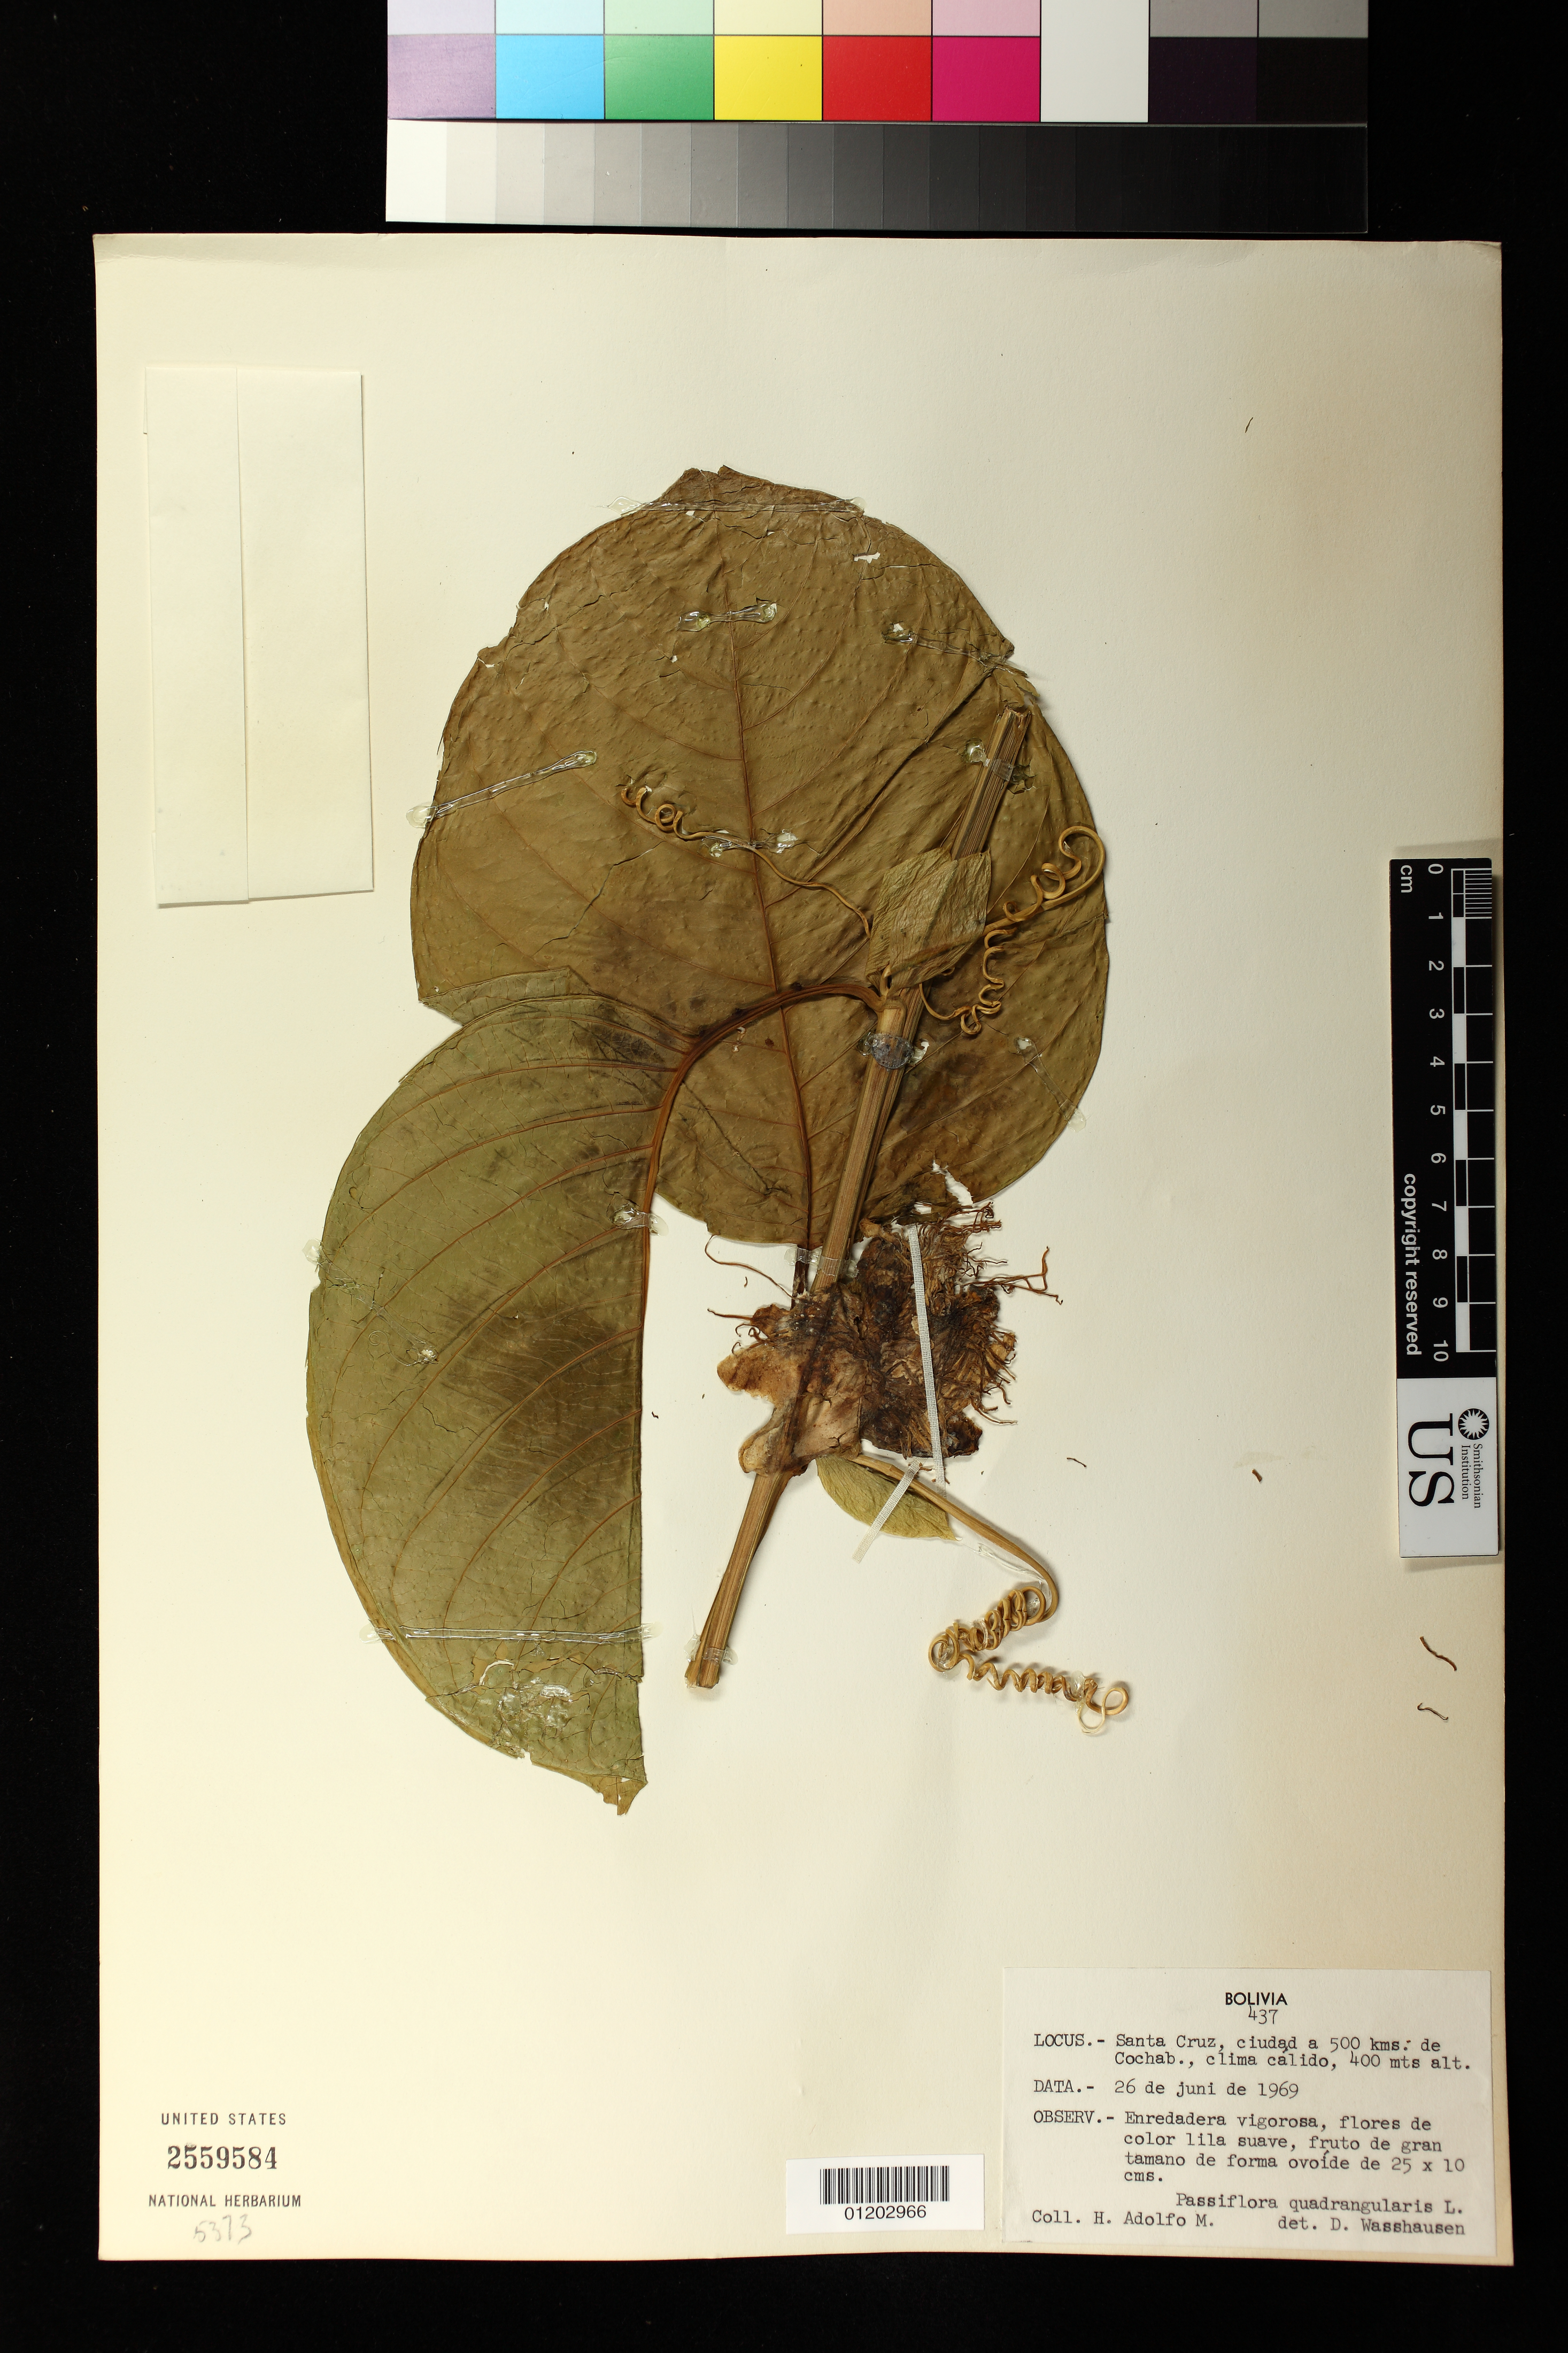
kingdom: Plantae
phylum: Tracheophyta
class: Magnoliopsida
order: Malpighiales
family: Passifloraceae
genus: Passiflora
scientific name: Passiflora quadrangularis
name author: L.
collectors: Bro. Adolfo M.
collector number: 437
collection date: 1969-06-26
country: Bolivia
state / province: Santa Cruz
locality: Santa Cruz, ciudad a 500 kms. de Cochab., clima cálido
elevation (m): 400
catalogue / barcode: US 2559584